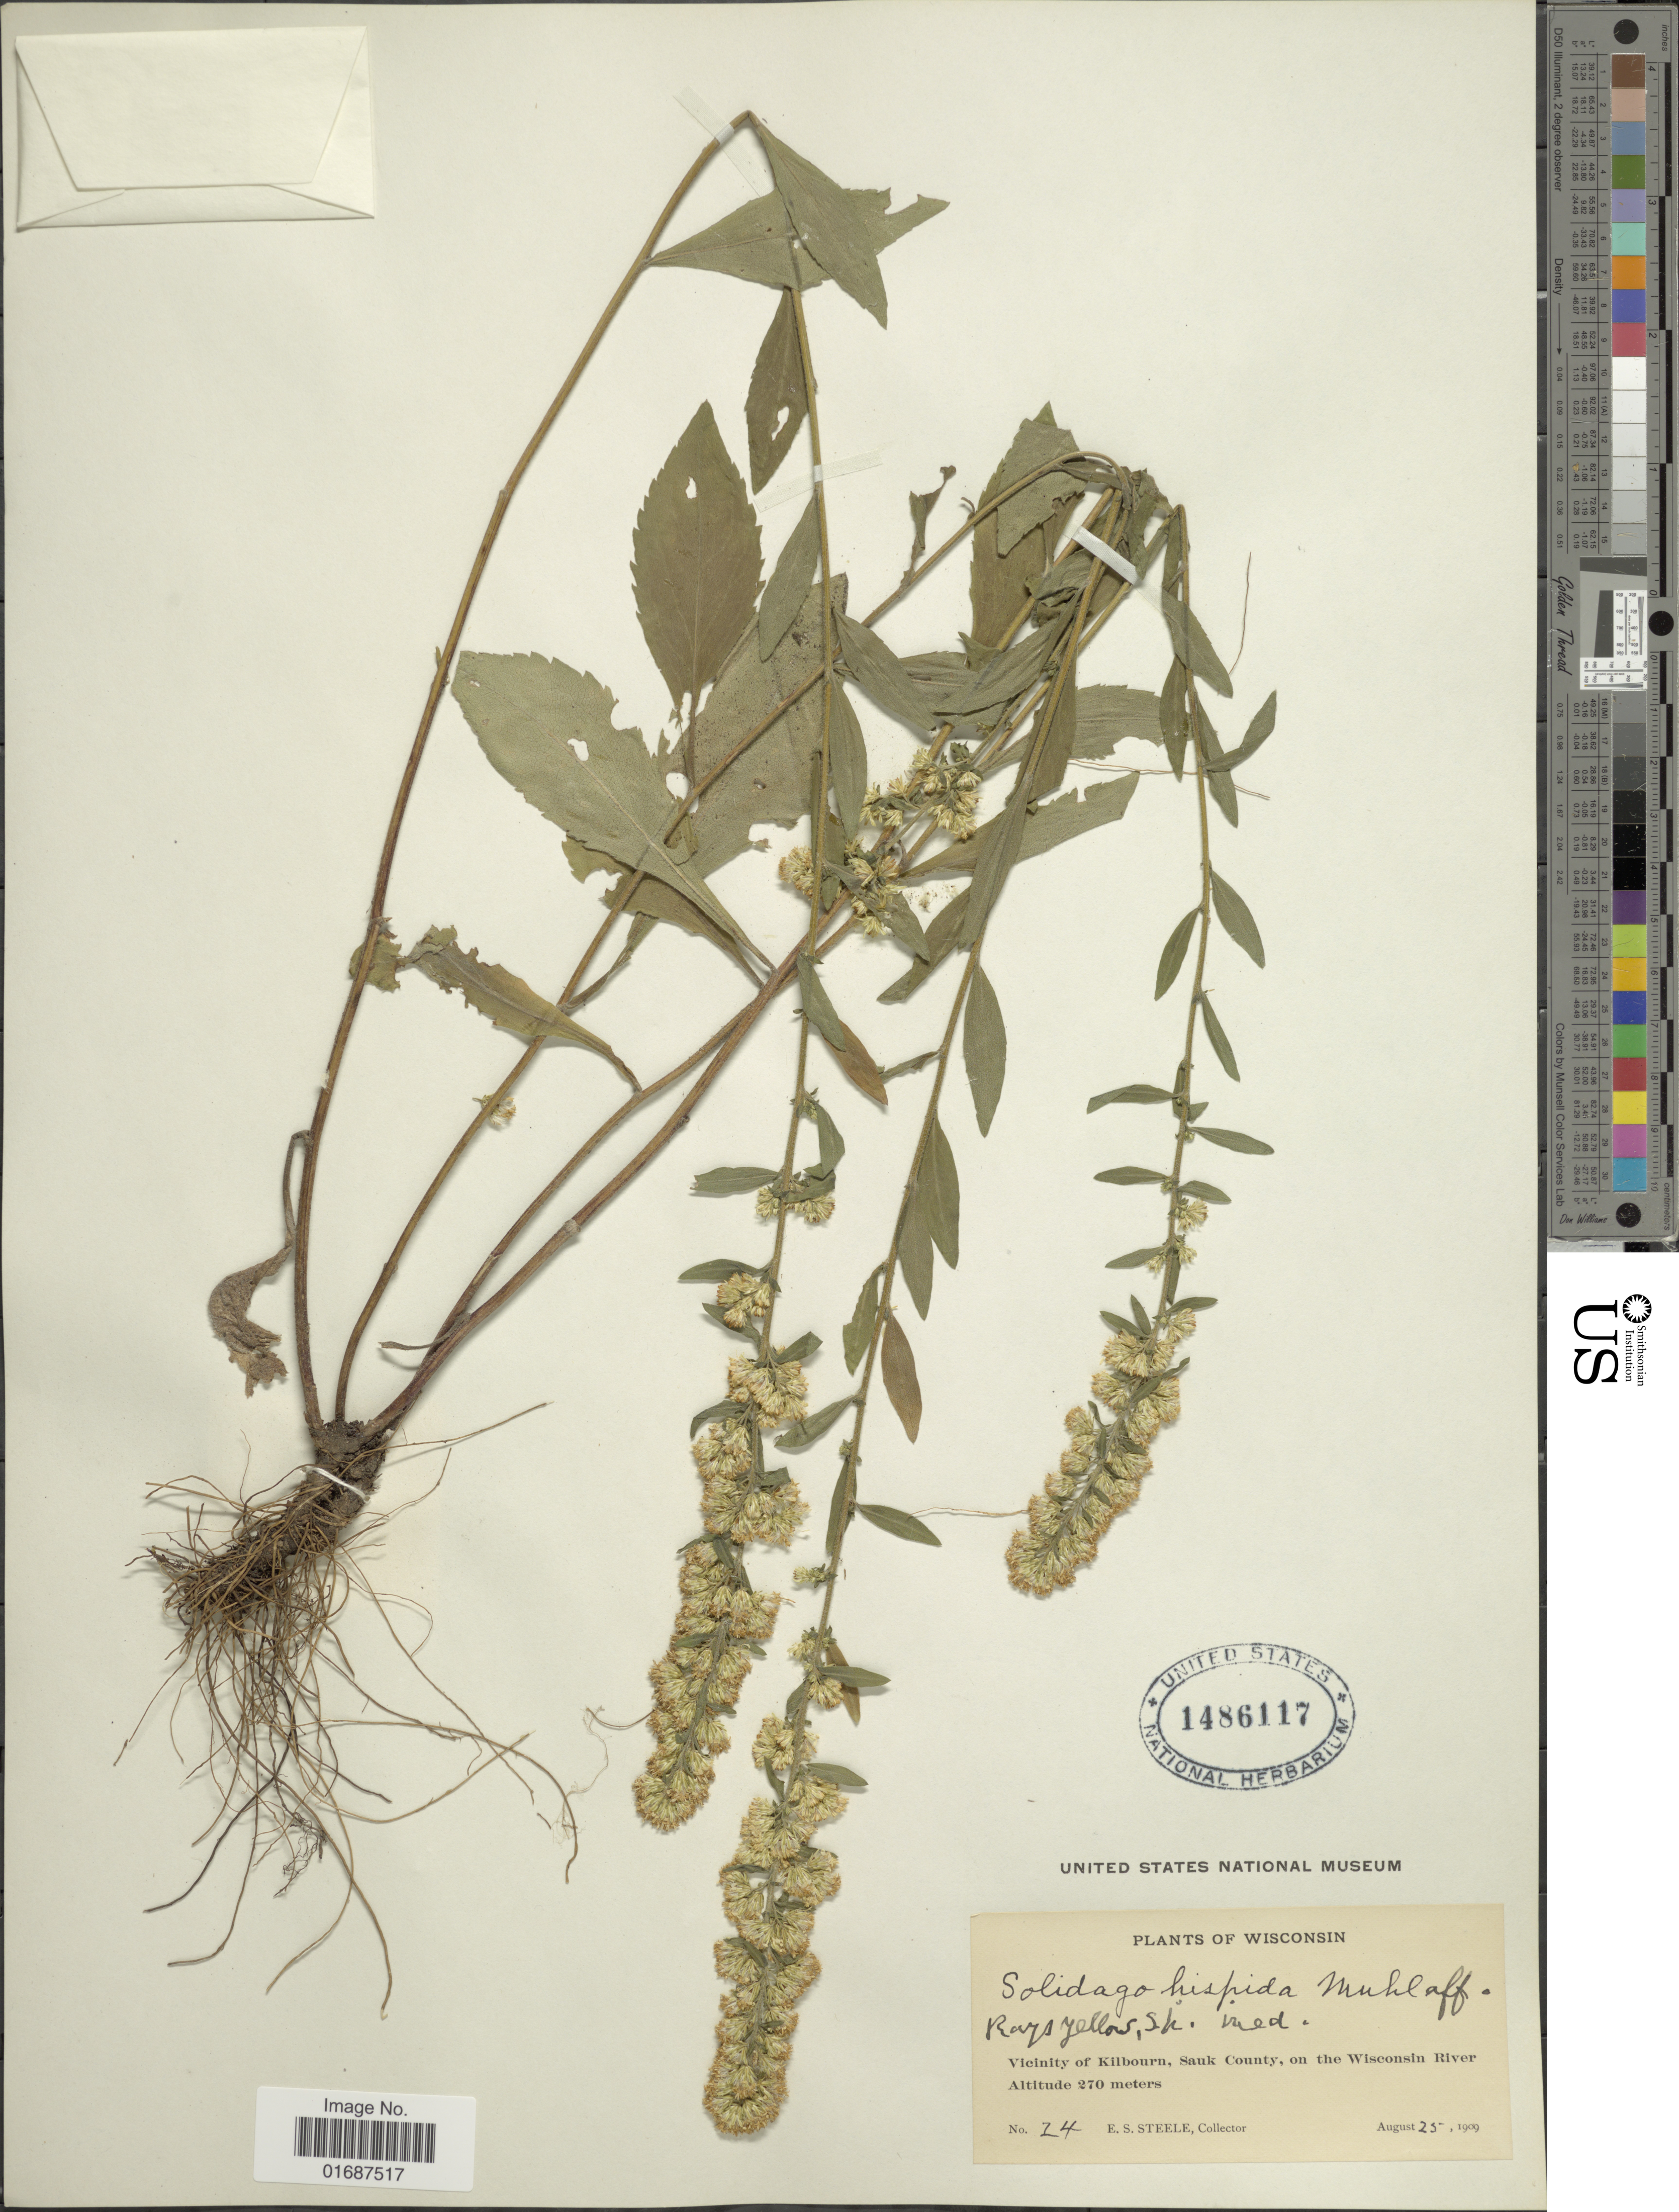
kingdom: Plantae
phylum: Tracheophyta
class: Magnoliopsida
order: Asterales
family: Asteraceae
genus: Solidago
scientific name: Solidago hispida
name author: Muhl. ex Willd.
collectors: E. Steele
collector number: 24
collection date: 1909-08-25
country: United States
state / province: Wisconsin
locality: Vicinity of Kilbourn, Sauk County, on the Wisconsin River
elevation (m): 270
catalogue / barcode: US 1486117